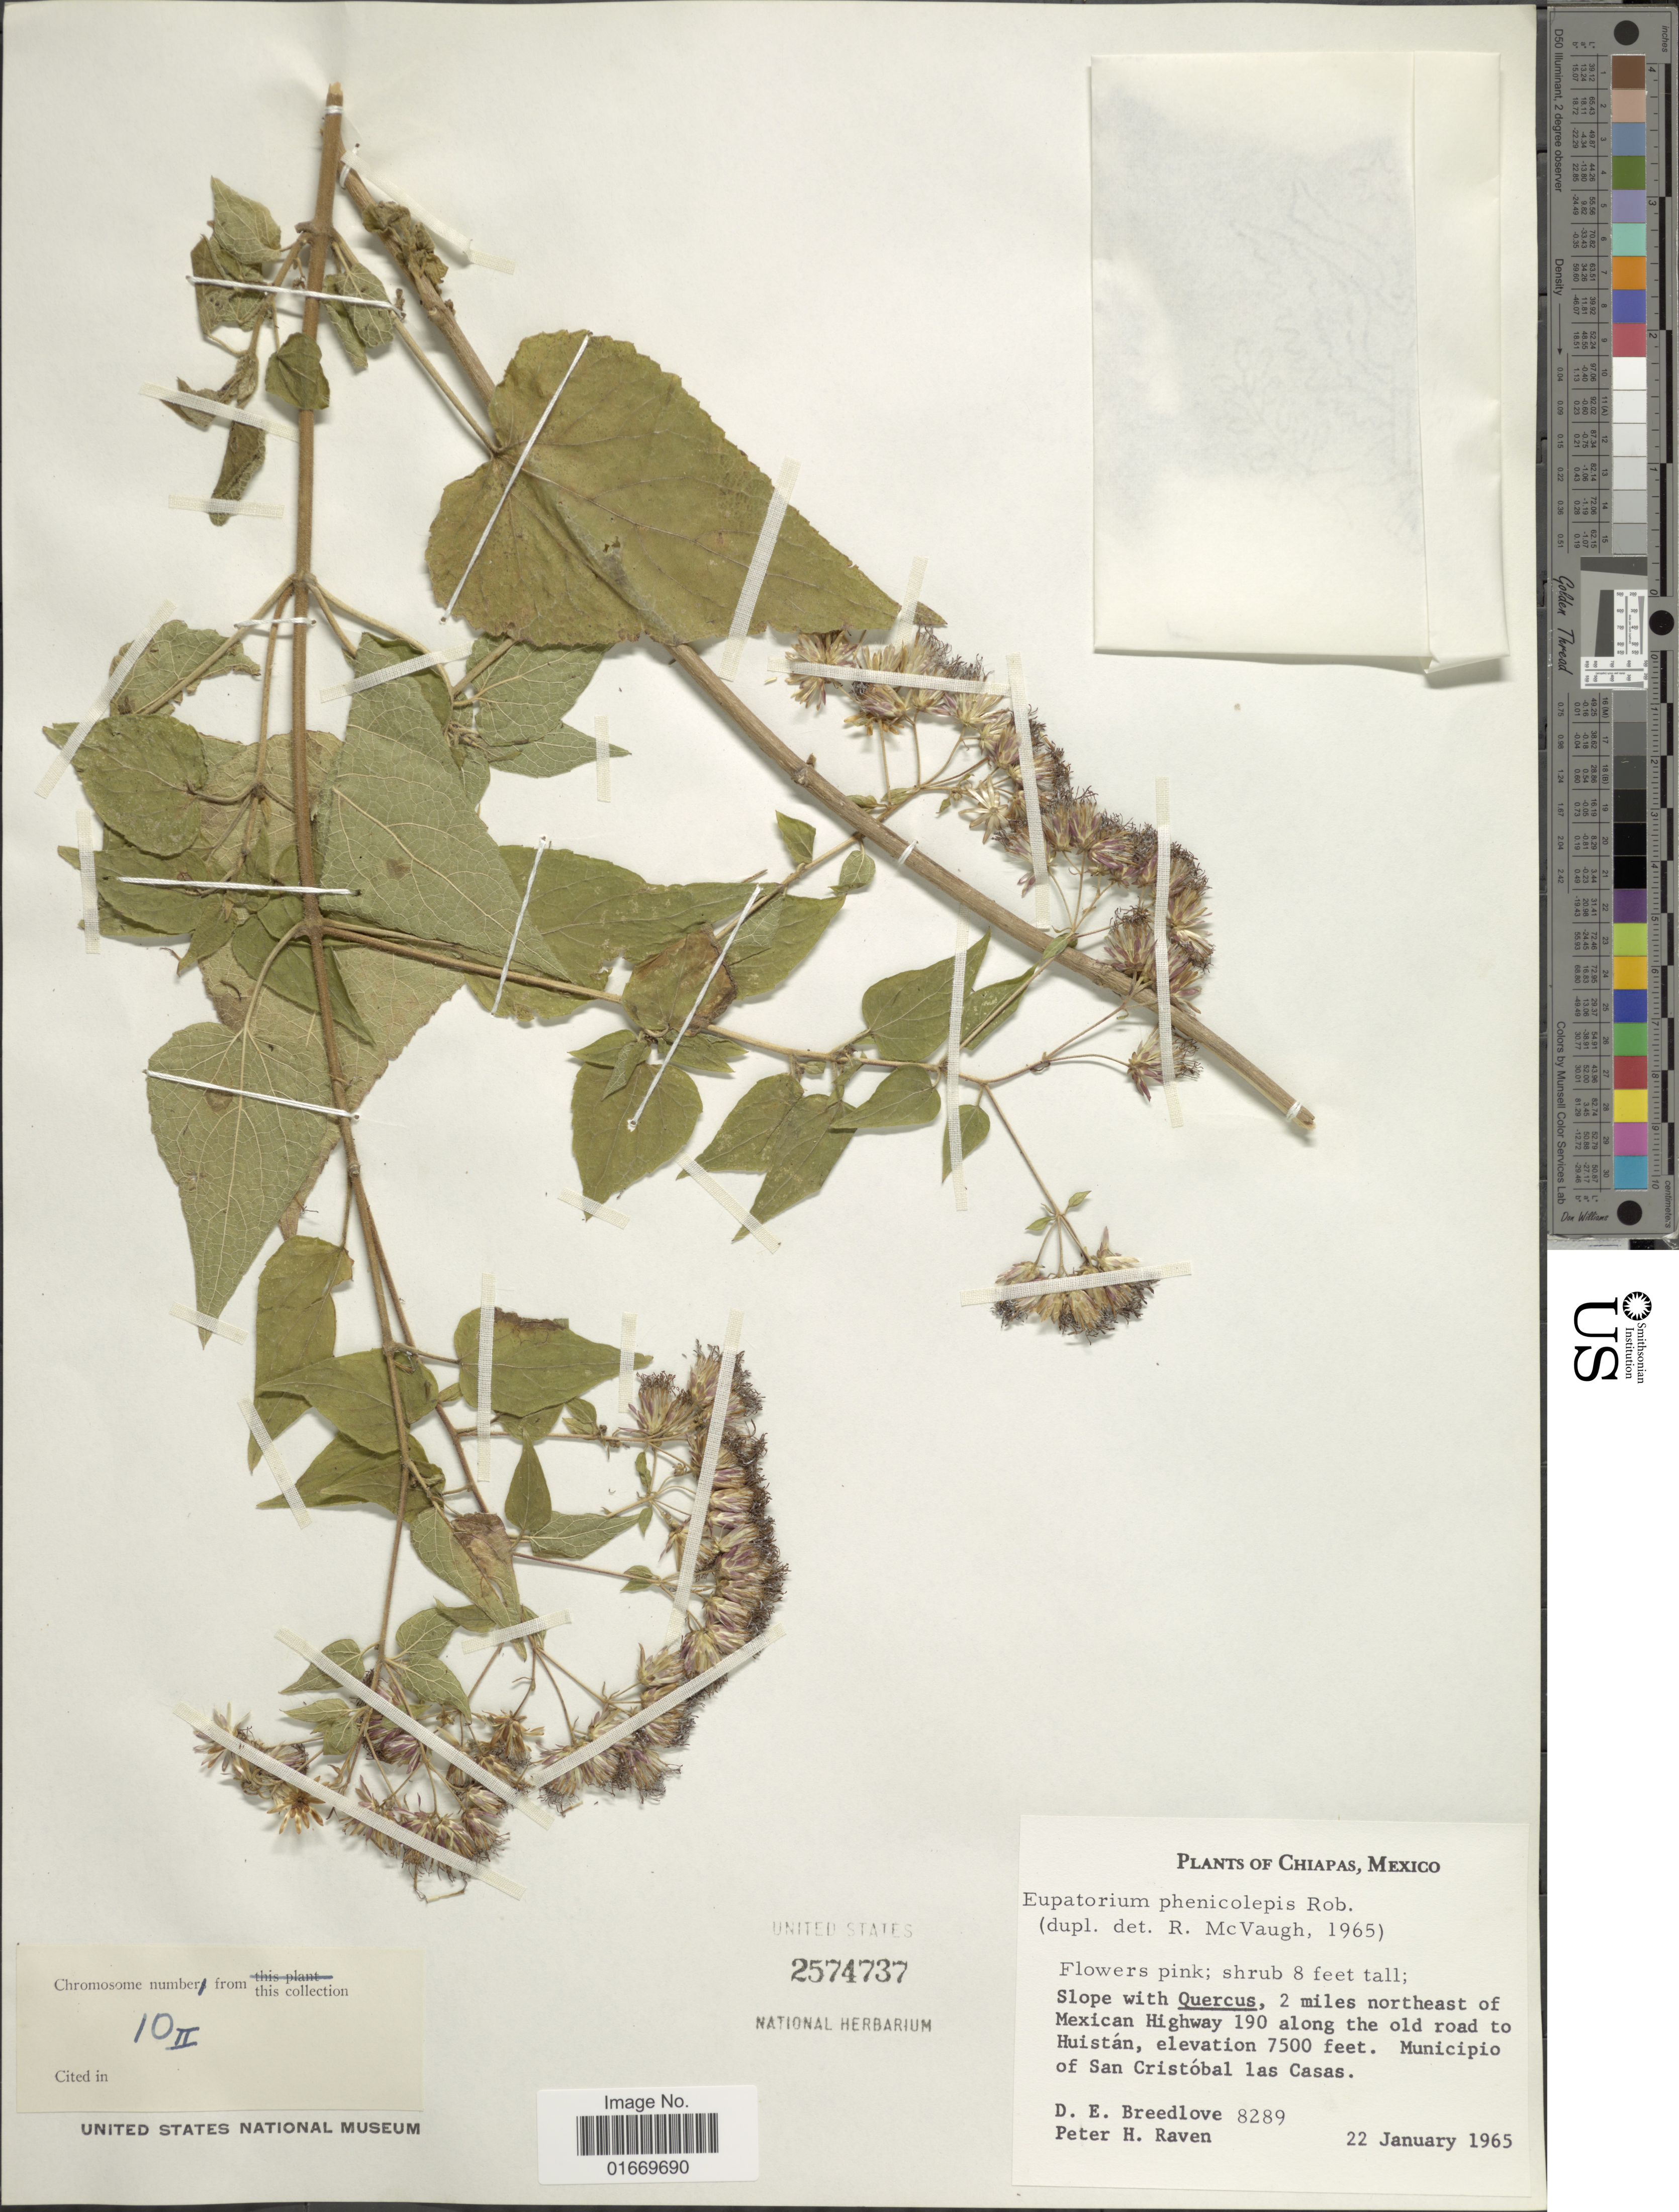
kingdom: Plantae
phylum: Tracheophyta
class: Magnoliopsida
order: Asterales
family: Asteraceae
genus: Peteravenia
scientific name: Peteravenia phoenicolepis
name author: (B.L. Rob.) R.M. King & H. Rob.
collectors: D. E. Breedlove & P. Raven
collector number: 8289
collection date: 1965-01-22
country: Mexico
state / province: Chiapas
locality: Chiapas, Mexico. Slope with Quercus, 2 miles northeast of Mexican Highway 190 along the old road to Huistan, Municipio of San Cristobal las Casas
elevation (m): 2286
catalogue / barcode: US 2574737